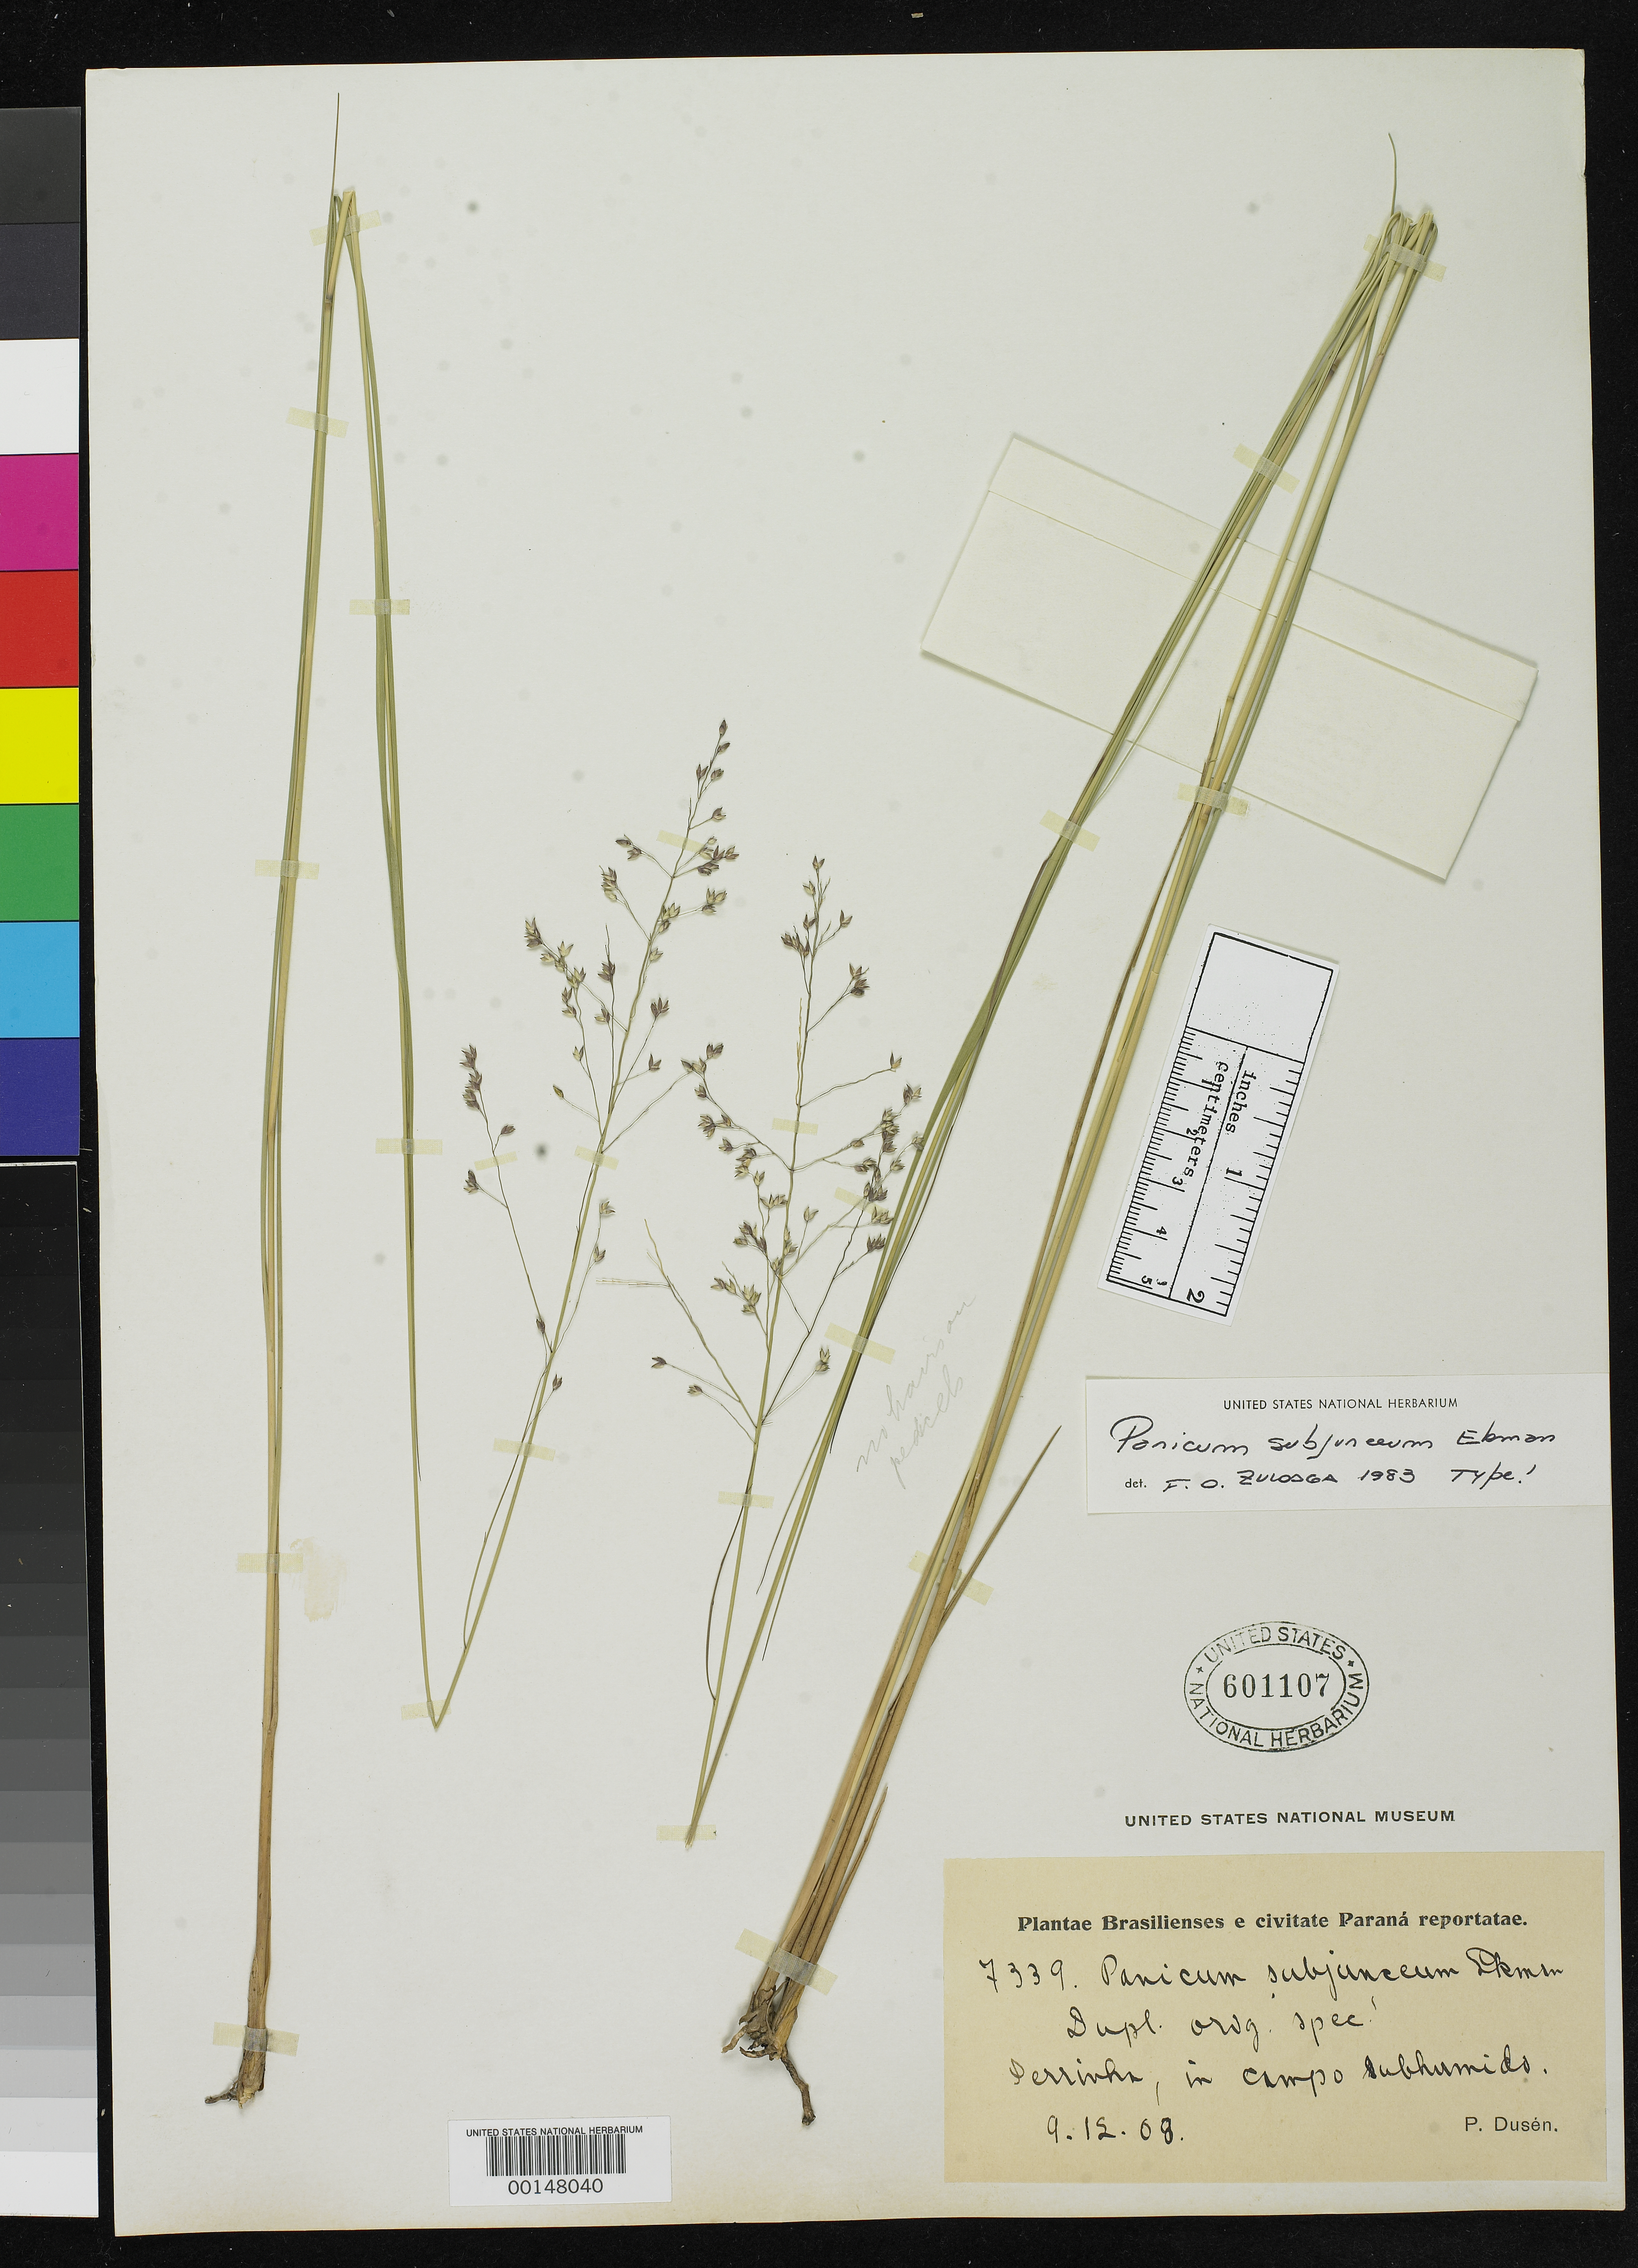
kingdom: Plantae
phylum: Tracheophyta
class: Liliopsida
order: Poales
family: Poaceae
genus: Panicum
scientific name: Panicum subjunceum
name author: Ekman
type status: Isotype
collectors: P. Dusén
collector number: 7339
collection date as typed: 09 Dec 1908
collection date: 1908-12-09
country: Brazil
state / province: Paraná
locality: Serrinha.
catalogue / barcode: US 601107